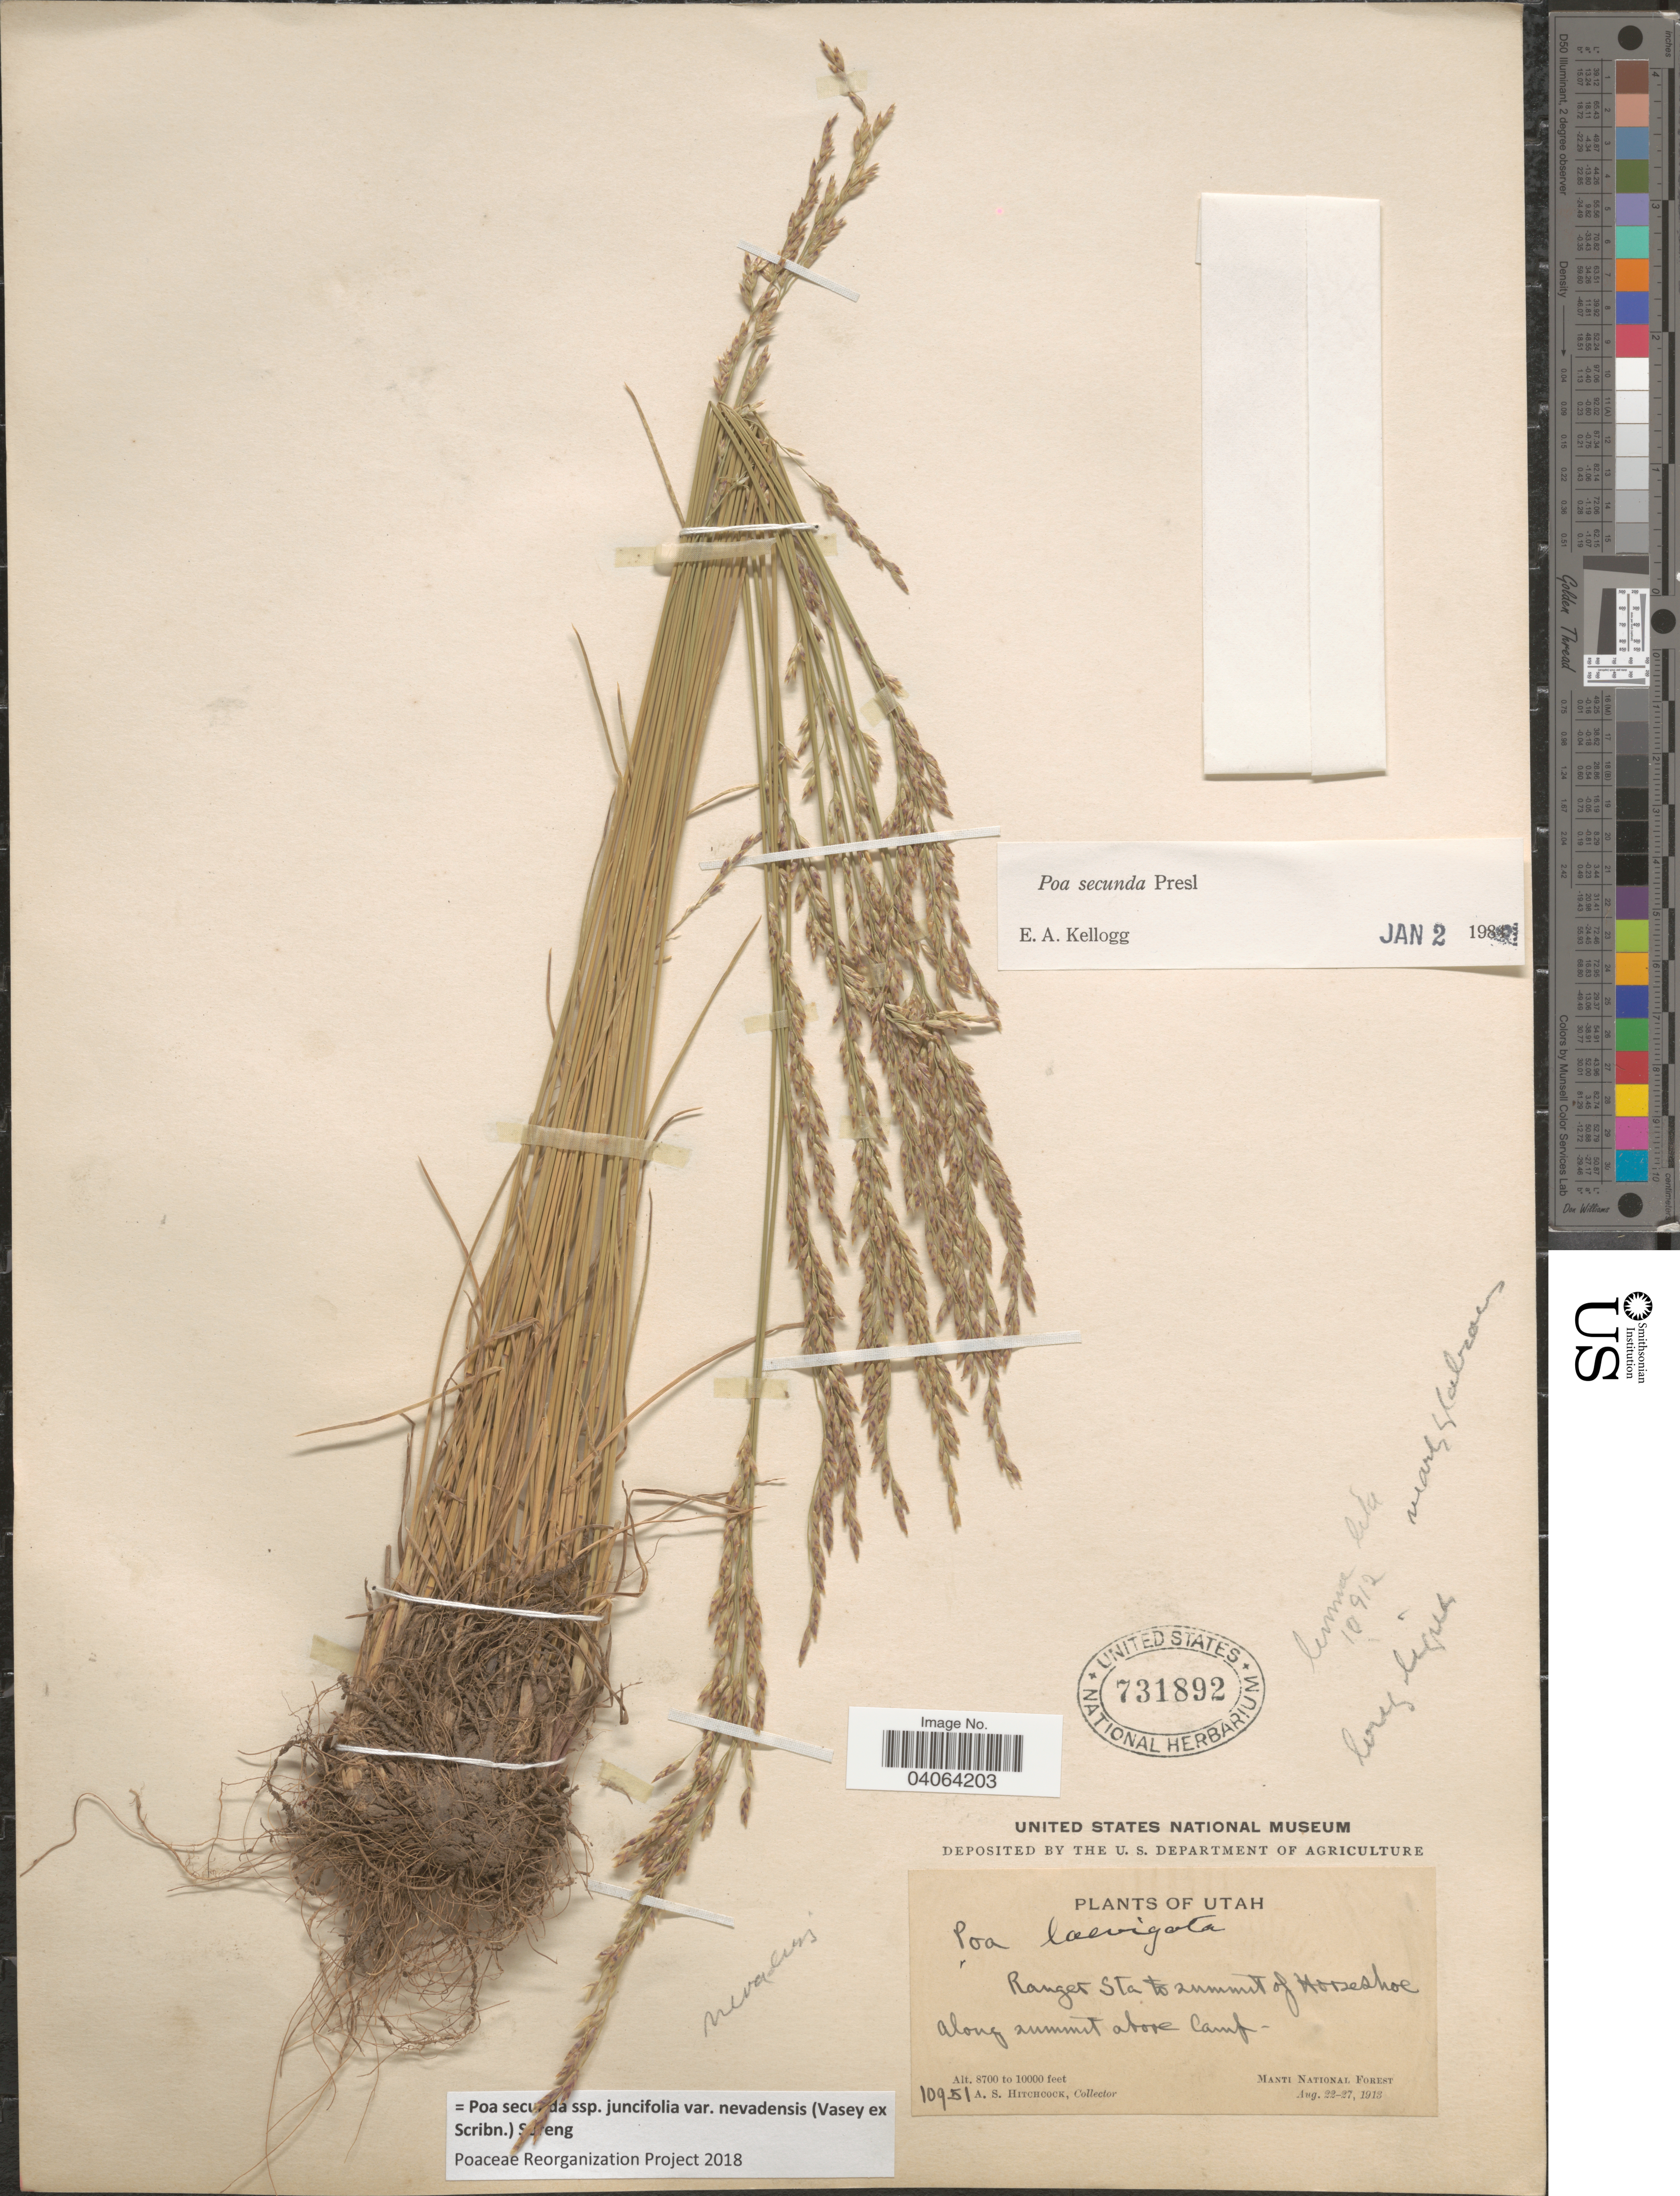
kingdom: Plantae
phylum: Tracheophyta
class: Liliopsida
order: Poales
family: Poaceae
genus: Poa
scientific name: Poa secunda subsp. juncifolia var. nevadensis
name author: (Vasey ex Scribn.) Soreng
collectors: A. S. Hitchcock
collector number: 10951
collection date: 1913-08-22/1913-08-27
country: United States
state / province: Utah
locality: Ranger Sta to summit of Horseshoe. Along summit slope Camp. Manti National Forest.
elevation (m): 2652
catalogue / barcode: US 731892